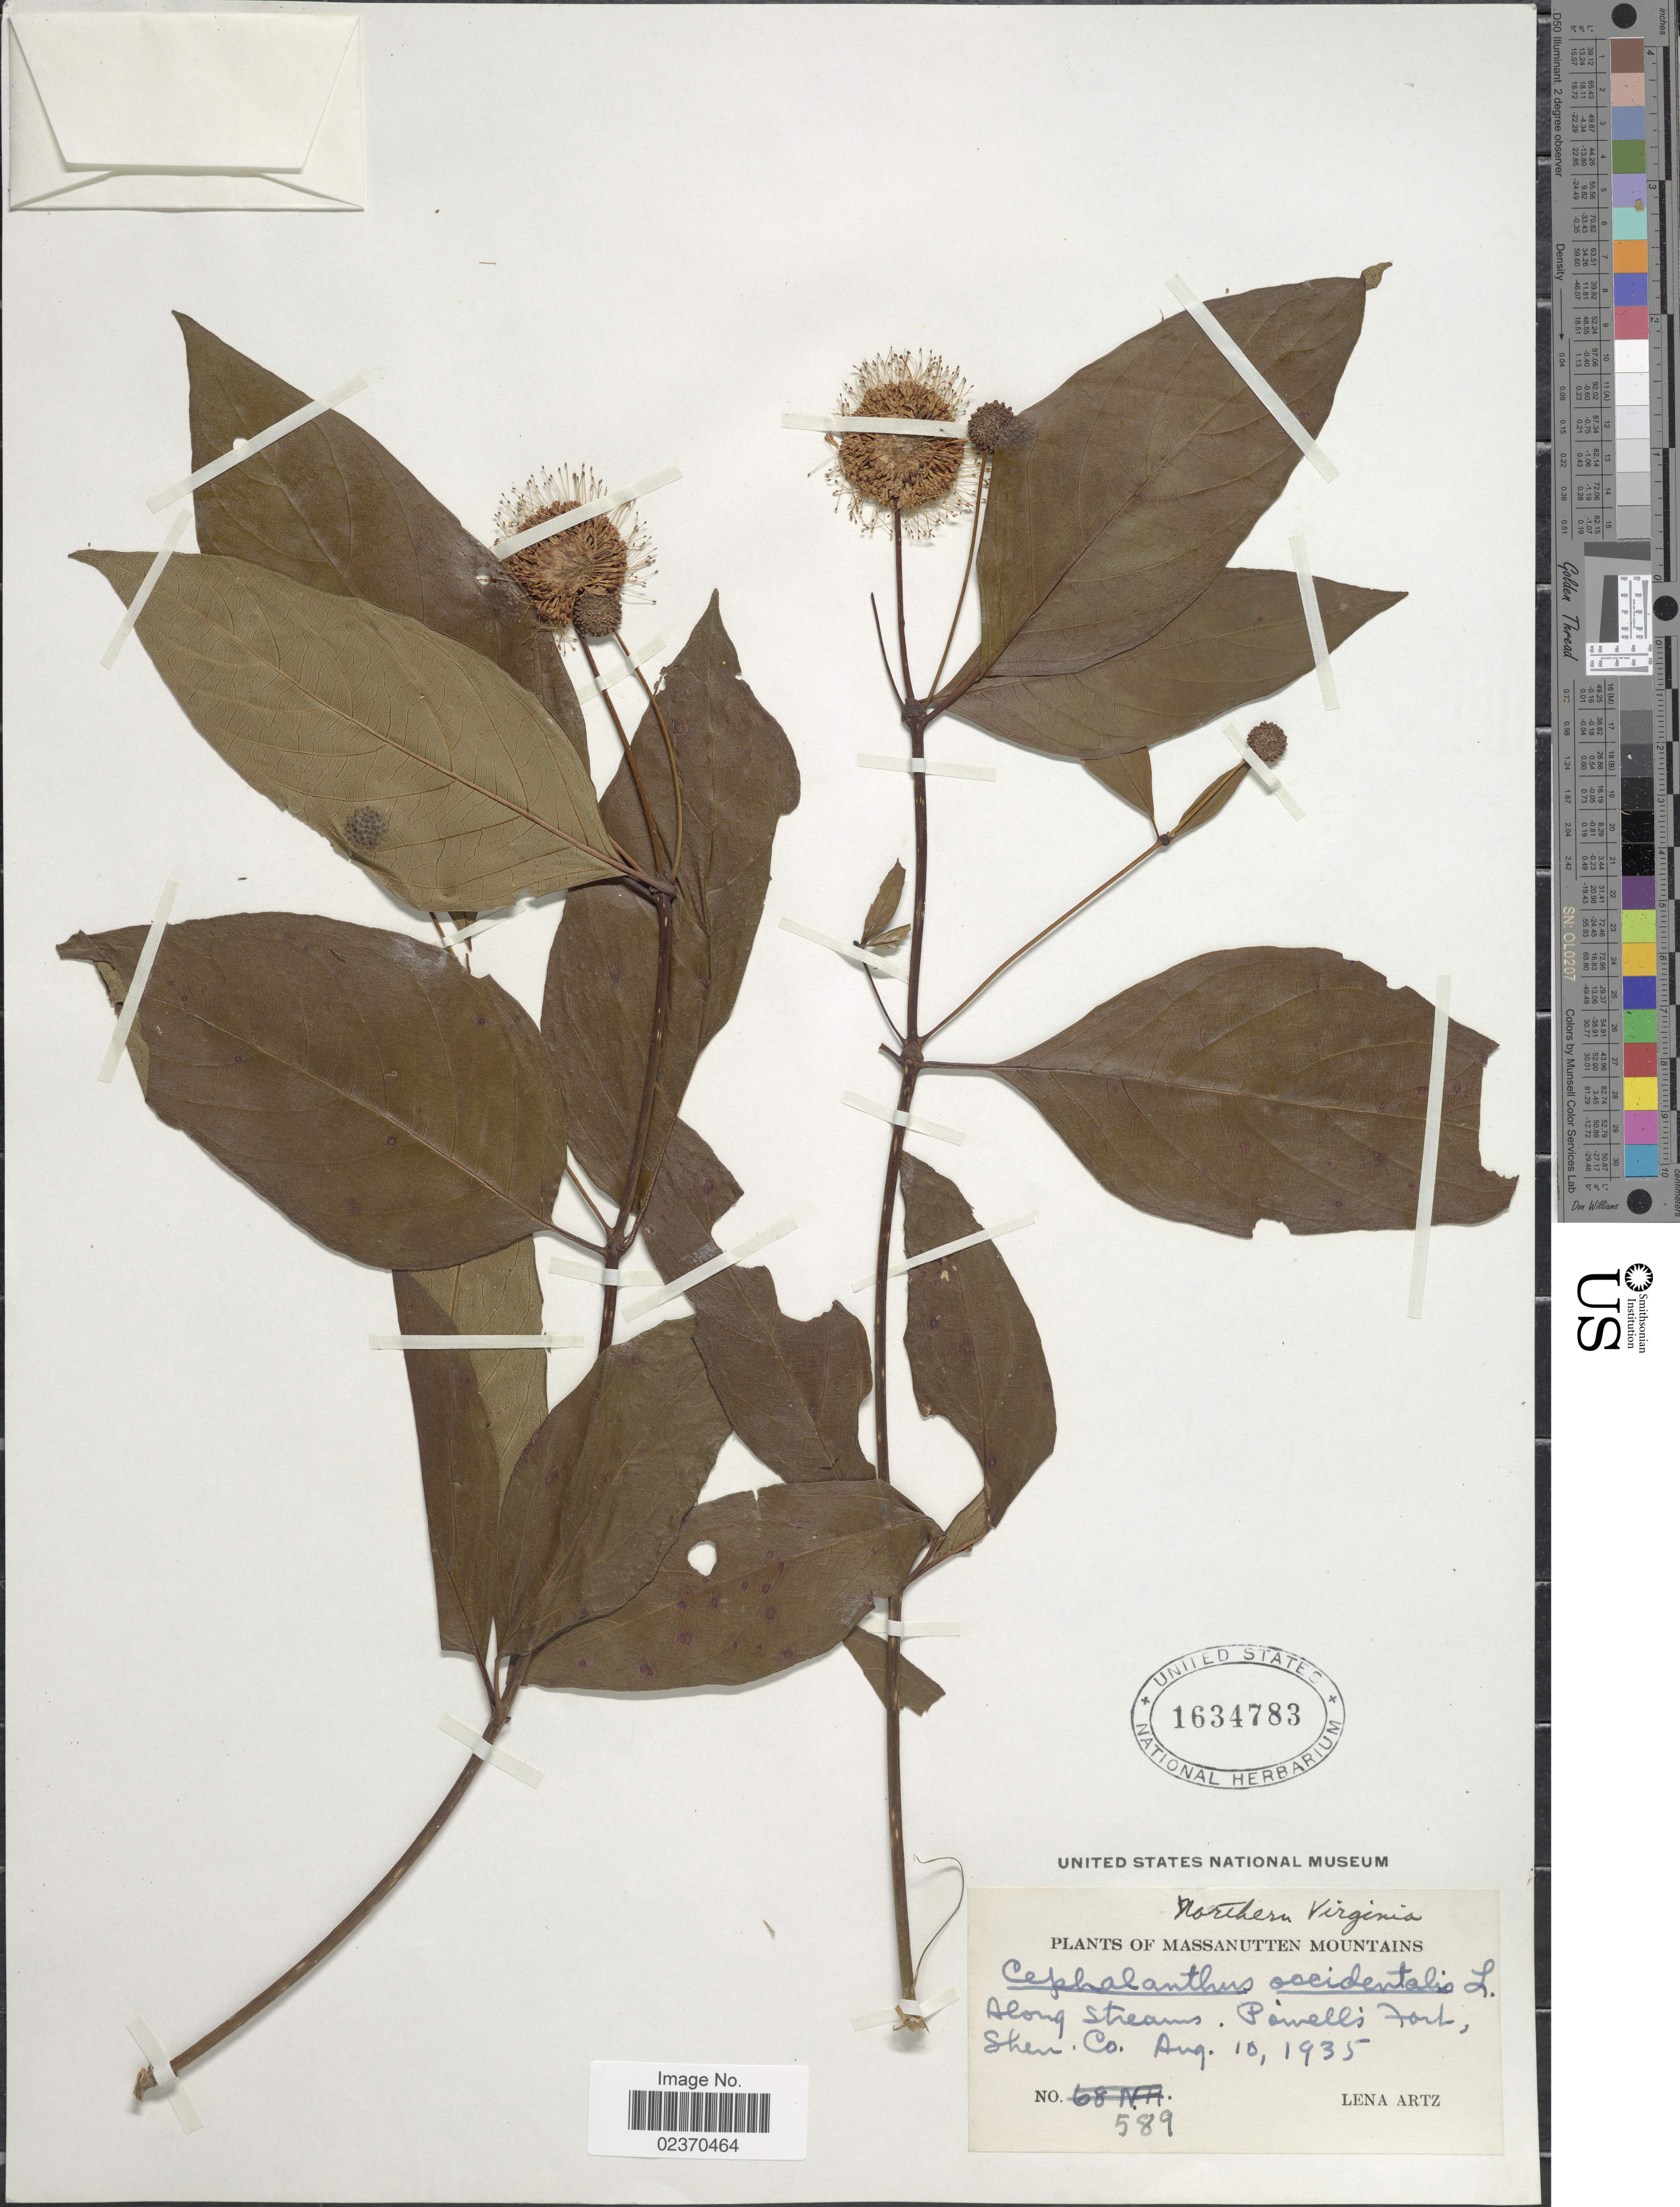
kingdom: Plantae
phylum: Tracheophyta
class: Magnoliopsida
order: Gentianales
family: Rubiaceae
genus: Cephalanthus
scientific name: Cephalanthus occidentalis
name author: L.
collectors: L. Artz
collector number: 589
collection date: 1935-08-10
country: United States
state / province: Virginia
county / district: Shenandoah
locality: Northern Virginia. Massanutten Mountains. Along streams. Powell's Fort, Shen. Co.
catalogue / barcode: US 1634783